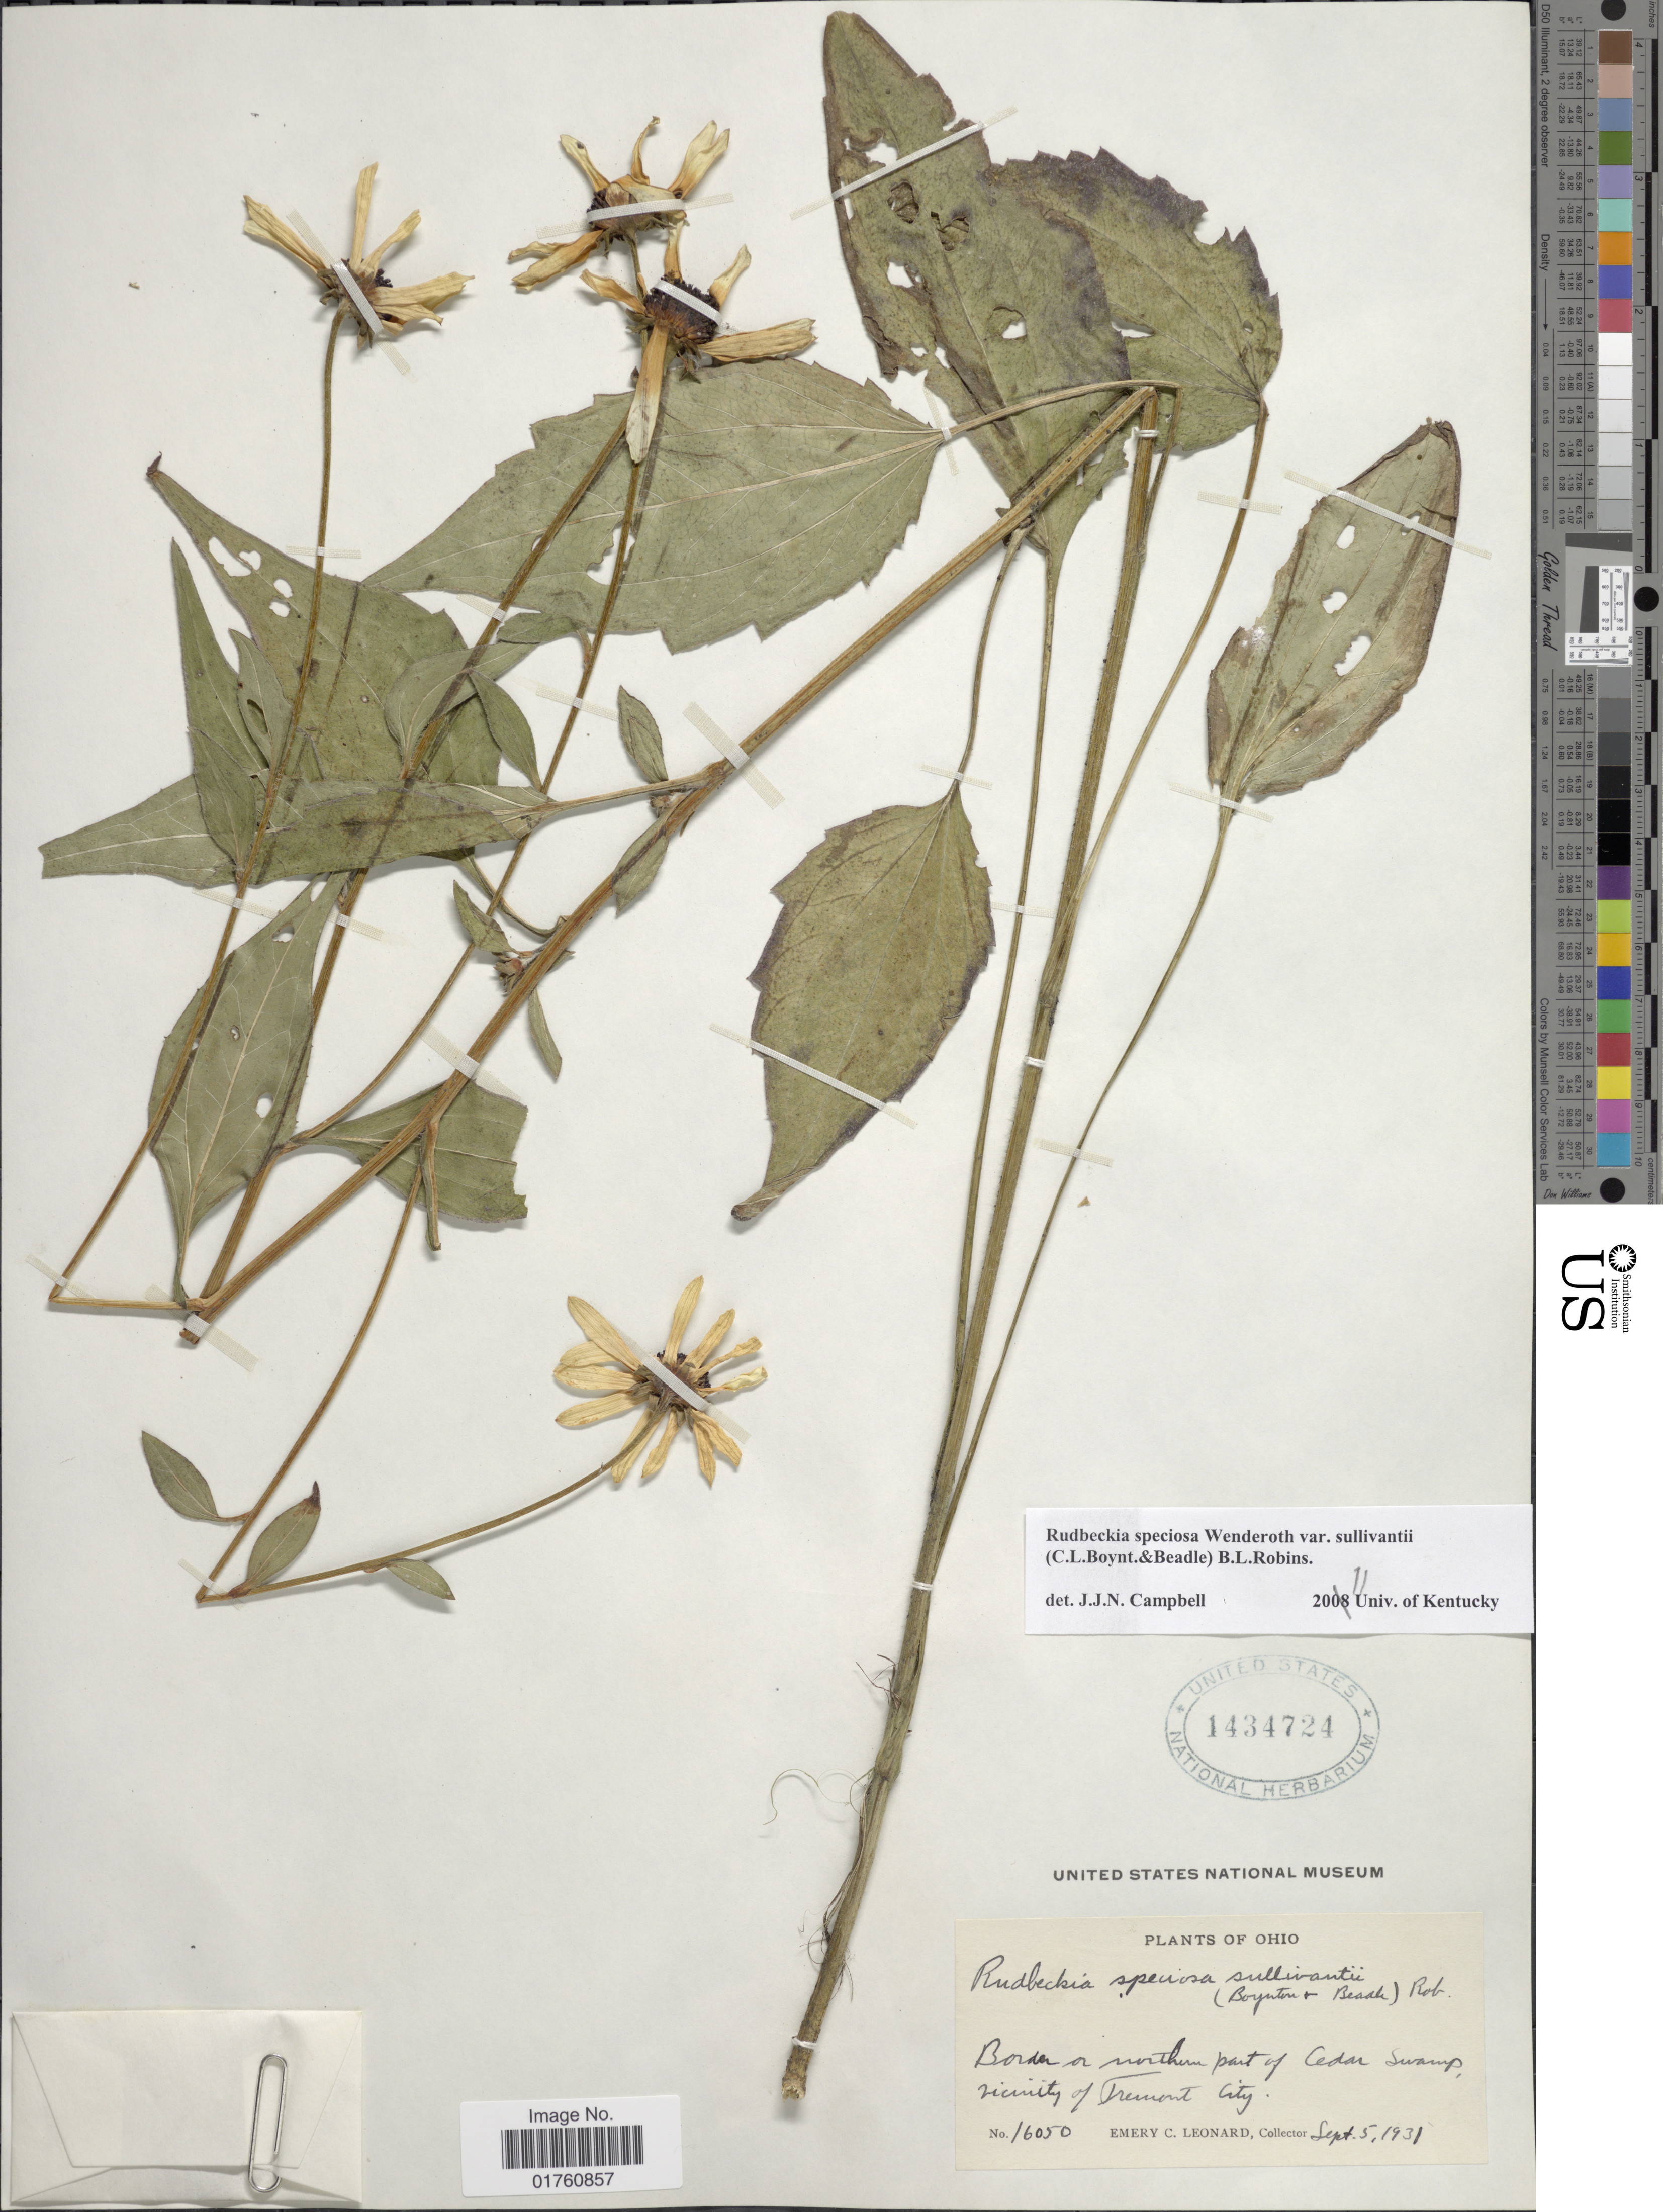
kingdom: Plantae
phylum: Tracheophyta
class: Magnoliopsida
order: Asterales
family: Asteraceae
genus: Rudbeckia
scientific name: Rudbeckia fulgida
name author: Aiton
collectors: E. C. Leonard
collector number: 16050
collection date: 1931-09-05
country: United States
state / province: Ohio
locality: Border on northern part of Cedar Swamp, vicinity of Tremont City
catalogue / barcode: US 1434724